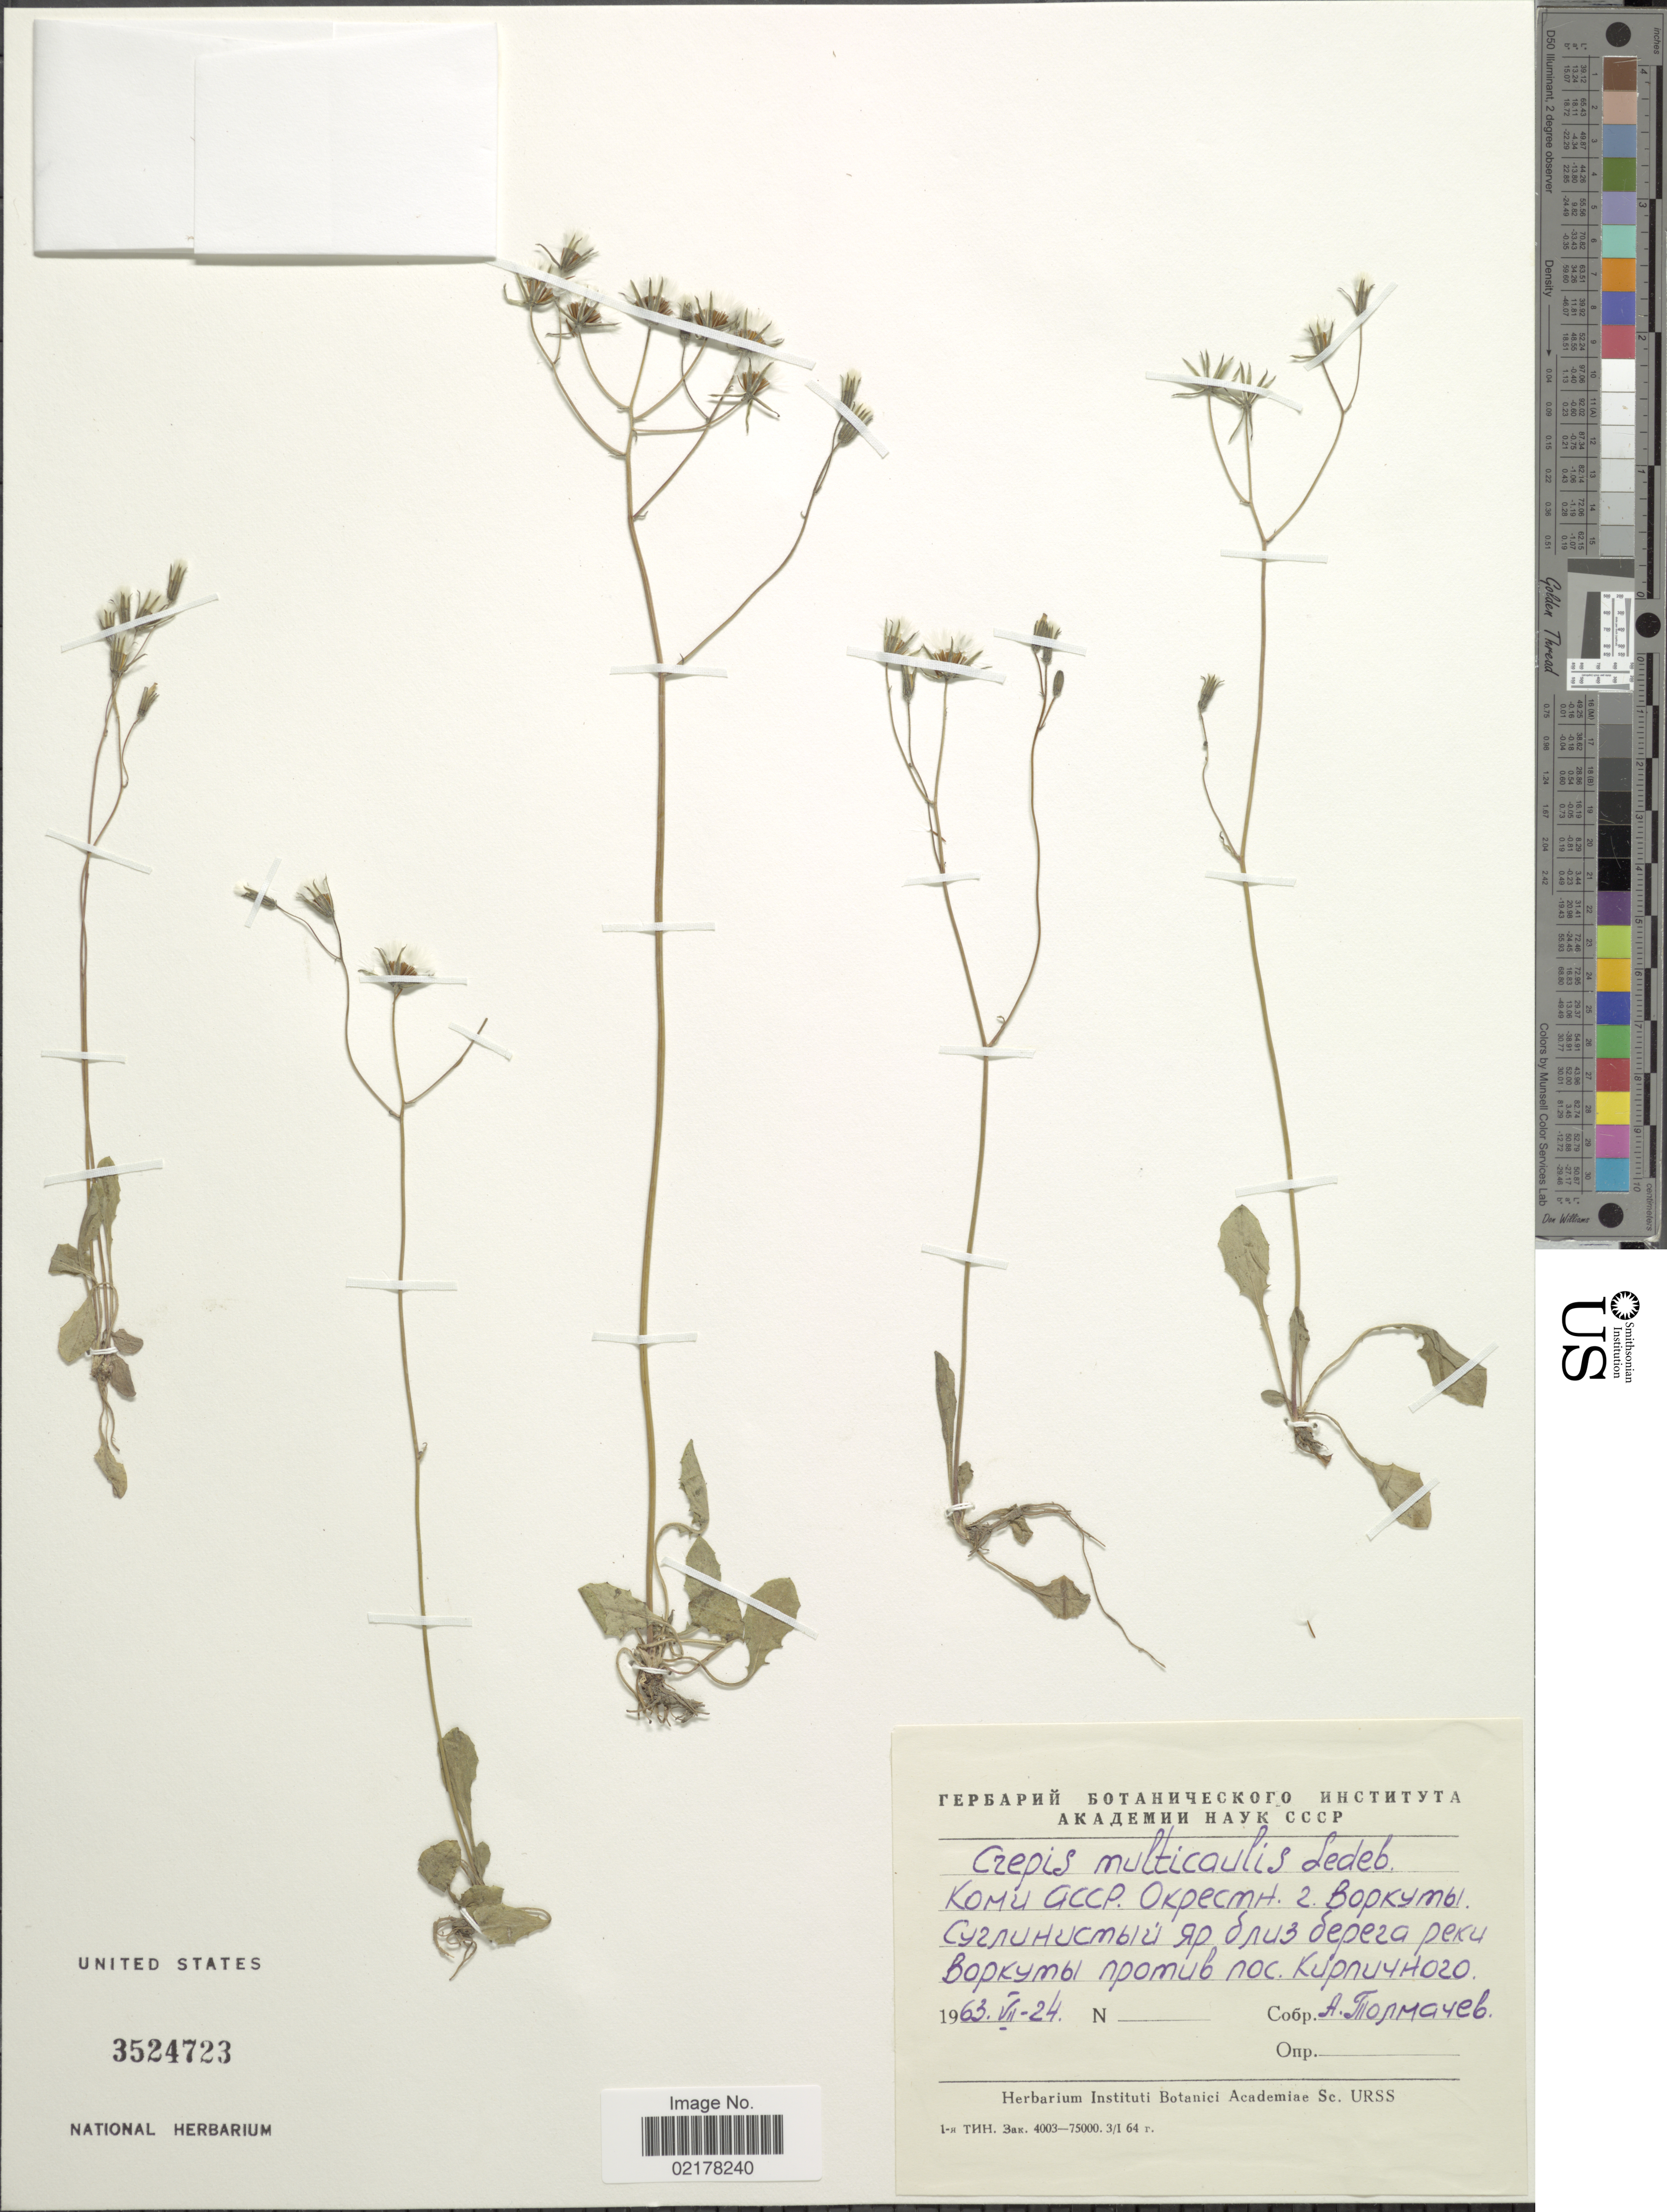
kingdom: Plantae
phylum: Tracheophyta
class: Magnoliopsida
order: Asterales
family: Asteraceae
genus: Crepis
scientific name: Crepis multicaulis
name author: Ledeb.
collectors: A. Tolmachev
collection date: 1963-07-24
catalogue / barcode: US 3524723